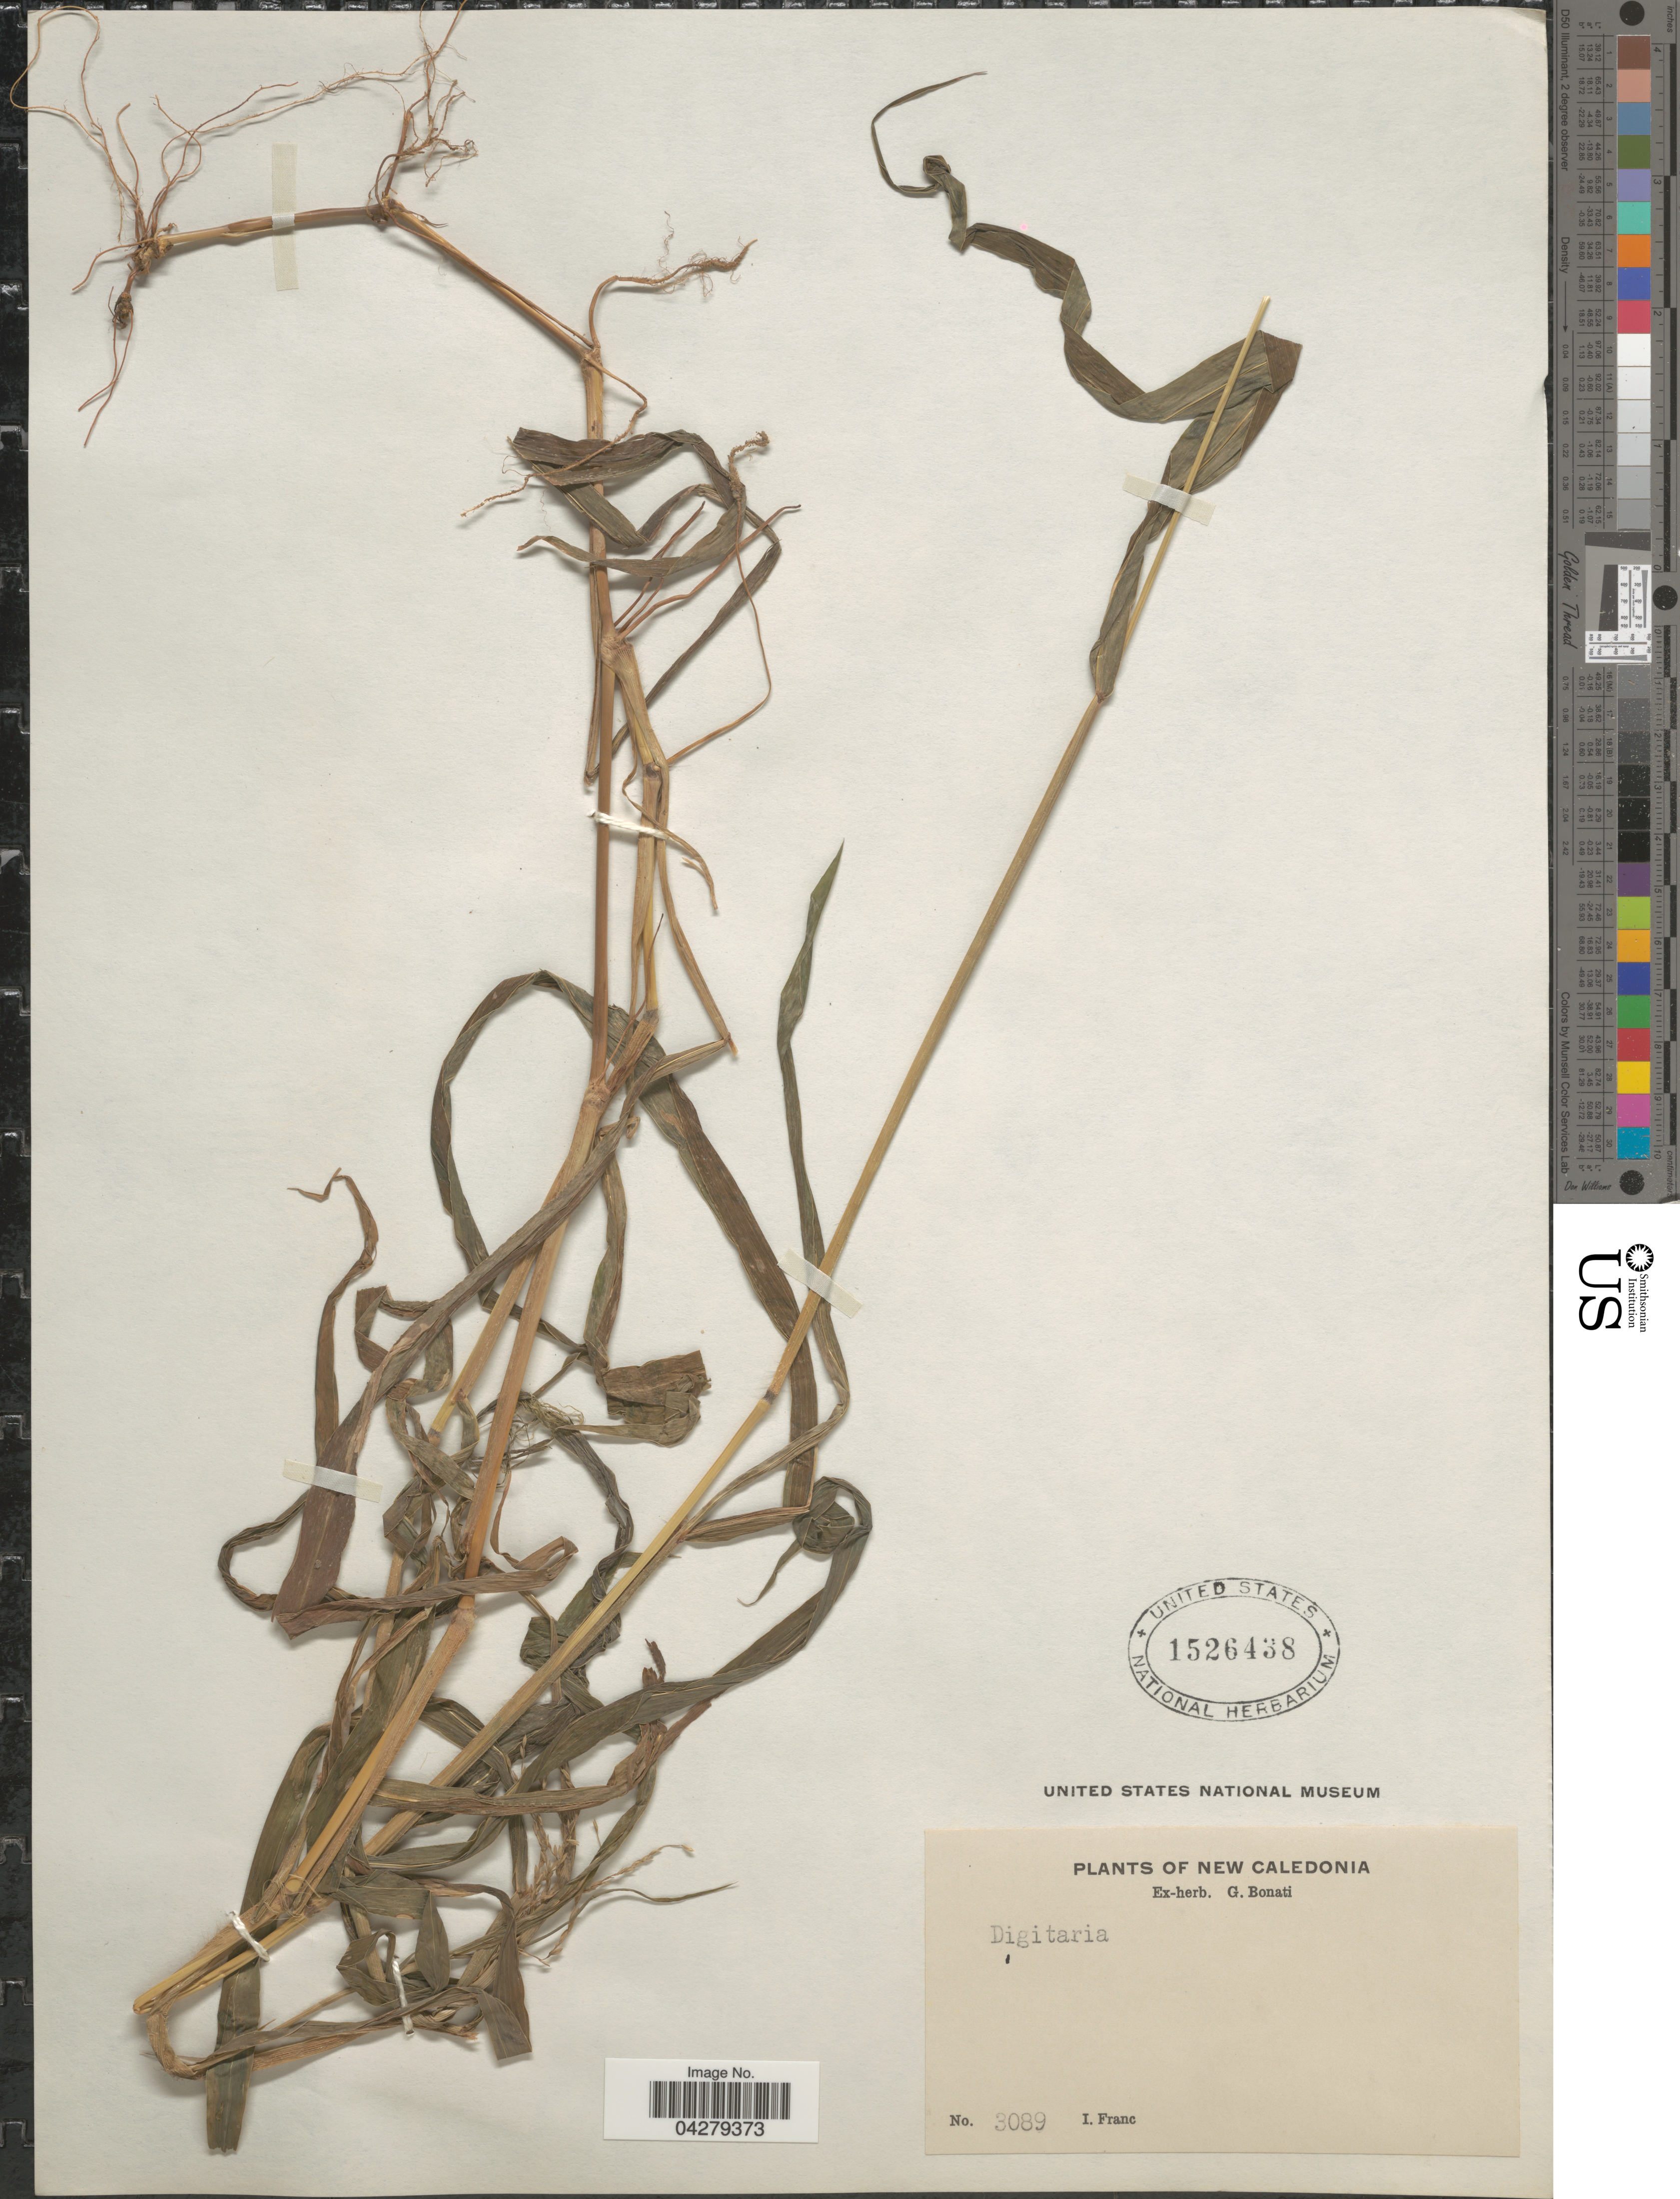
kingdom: Plantae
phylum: Tracheophyta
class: Liliopsida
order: Poales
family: Poaceae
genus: Digitaria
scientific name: Digitaria sp.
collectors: I. Franc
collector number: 3089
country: New Caledonia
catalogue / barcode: US 1526438